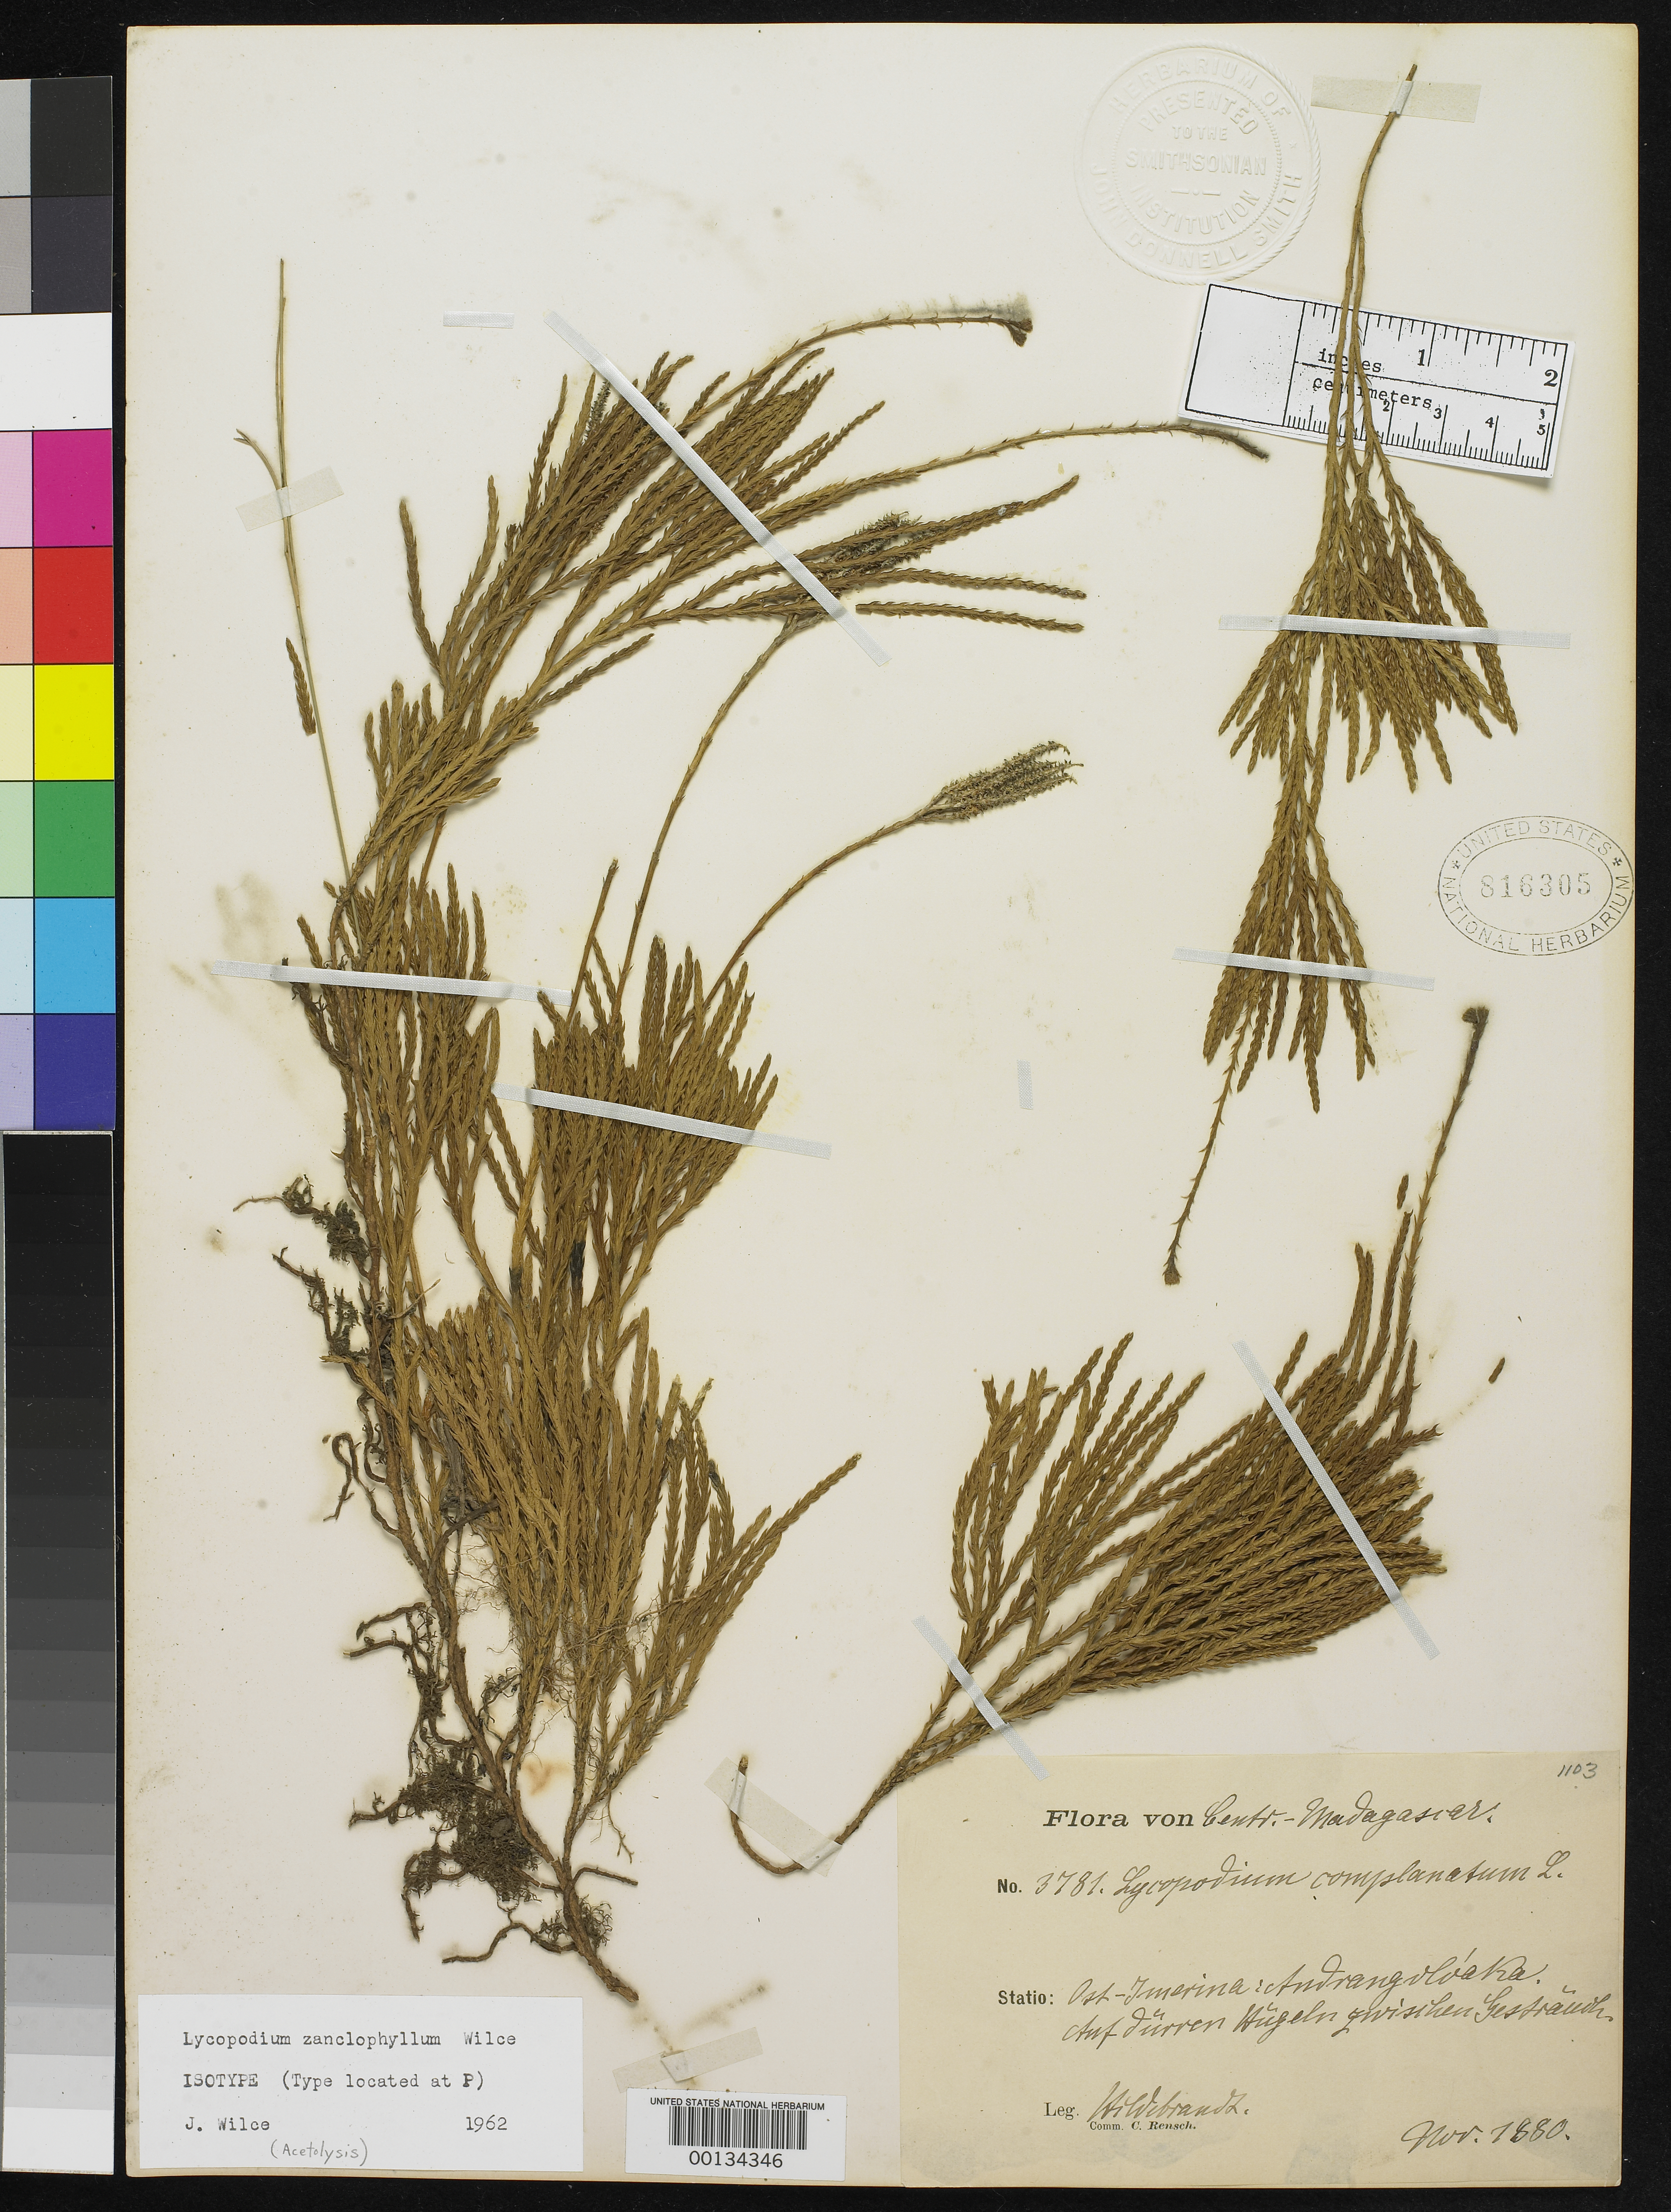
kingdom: Plantae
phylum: Tracheophyta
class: Lycopodiopsida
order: Lycopodiales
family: Lycopodiaceae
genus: Lycopodium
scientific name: Lycopodium zanclophyllum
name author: J.H. Wilce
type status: Isotype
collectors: J. Hildebrandt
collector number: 3781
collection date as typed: Nov 1880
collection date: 1880-11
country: Madagascar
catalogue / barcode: US 816305